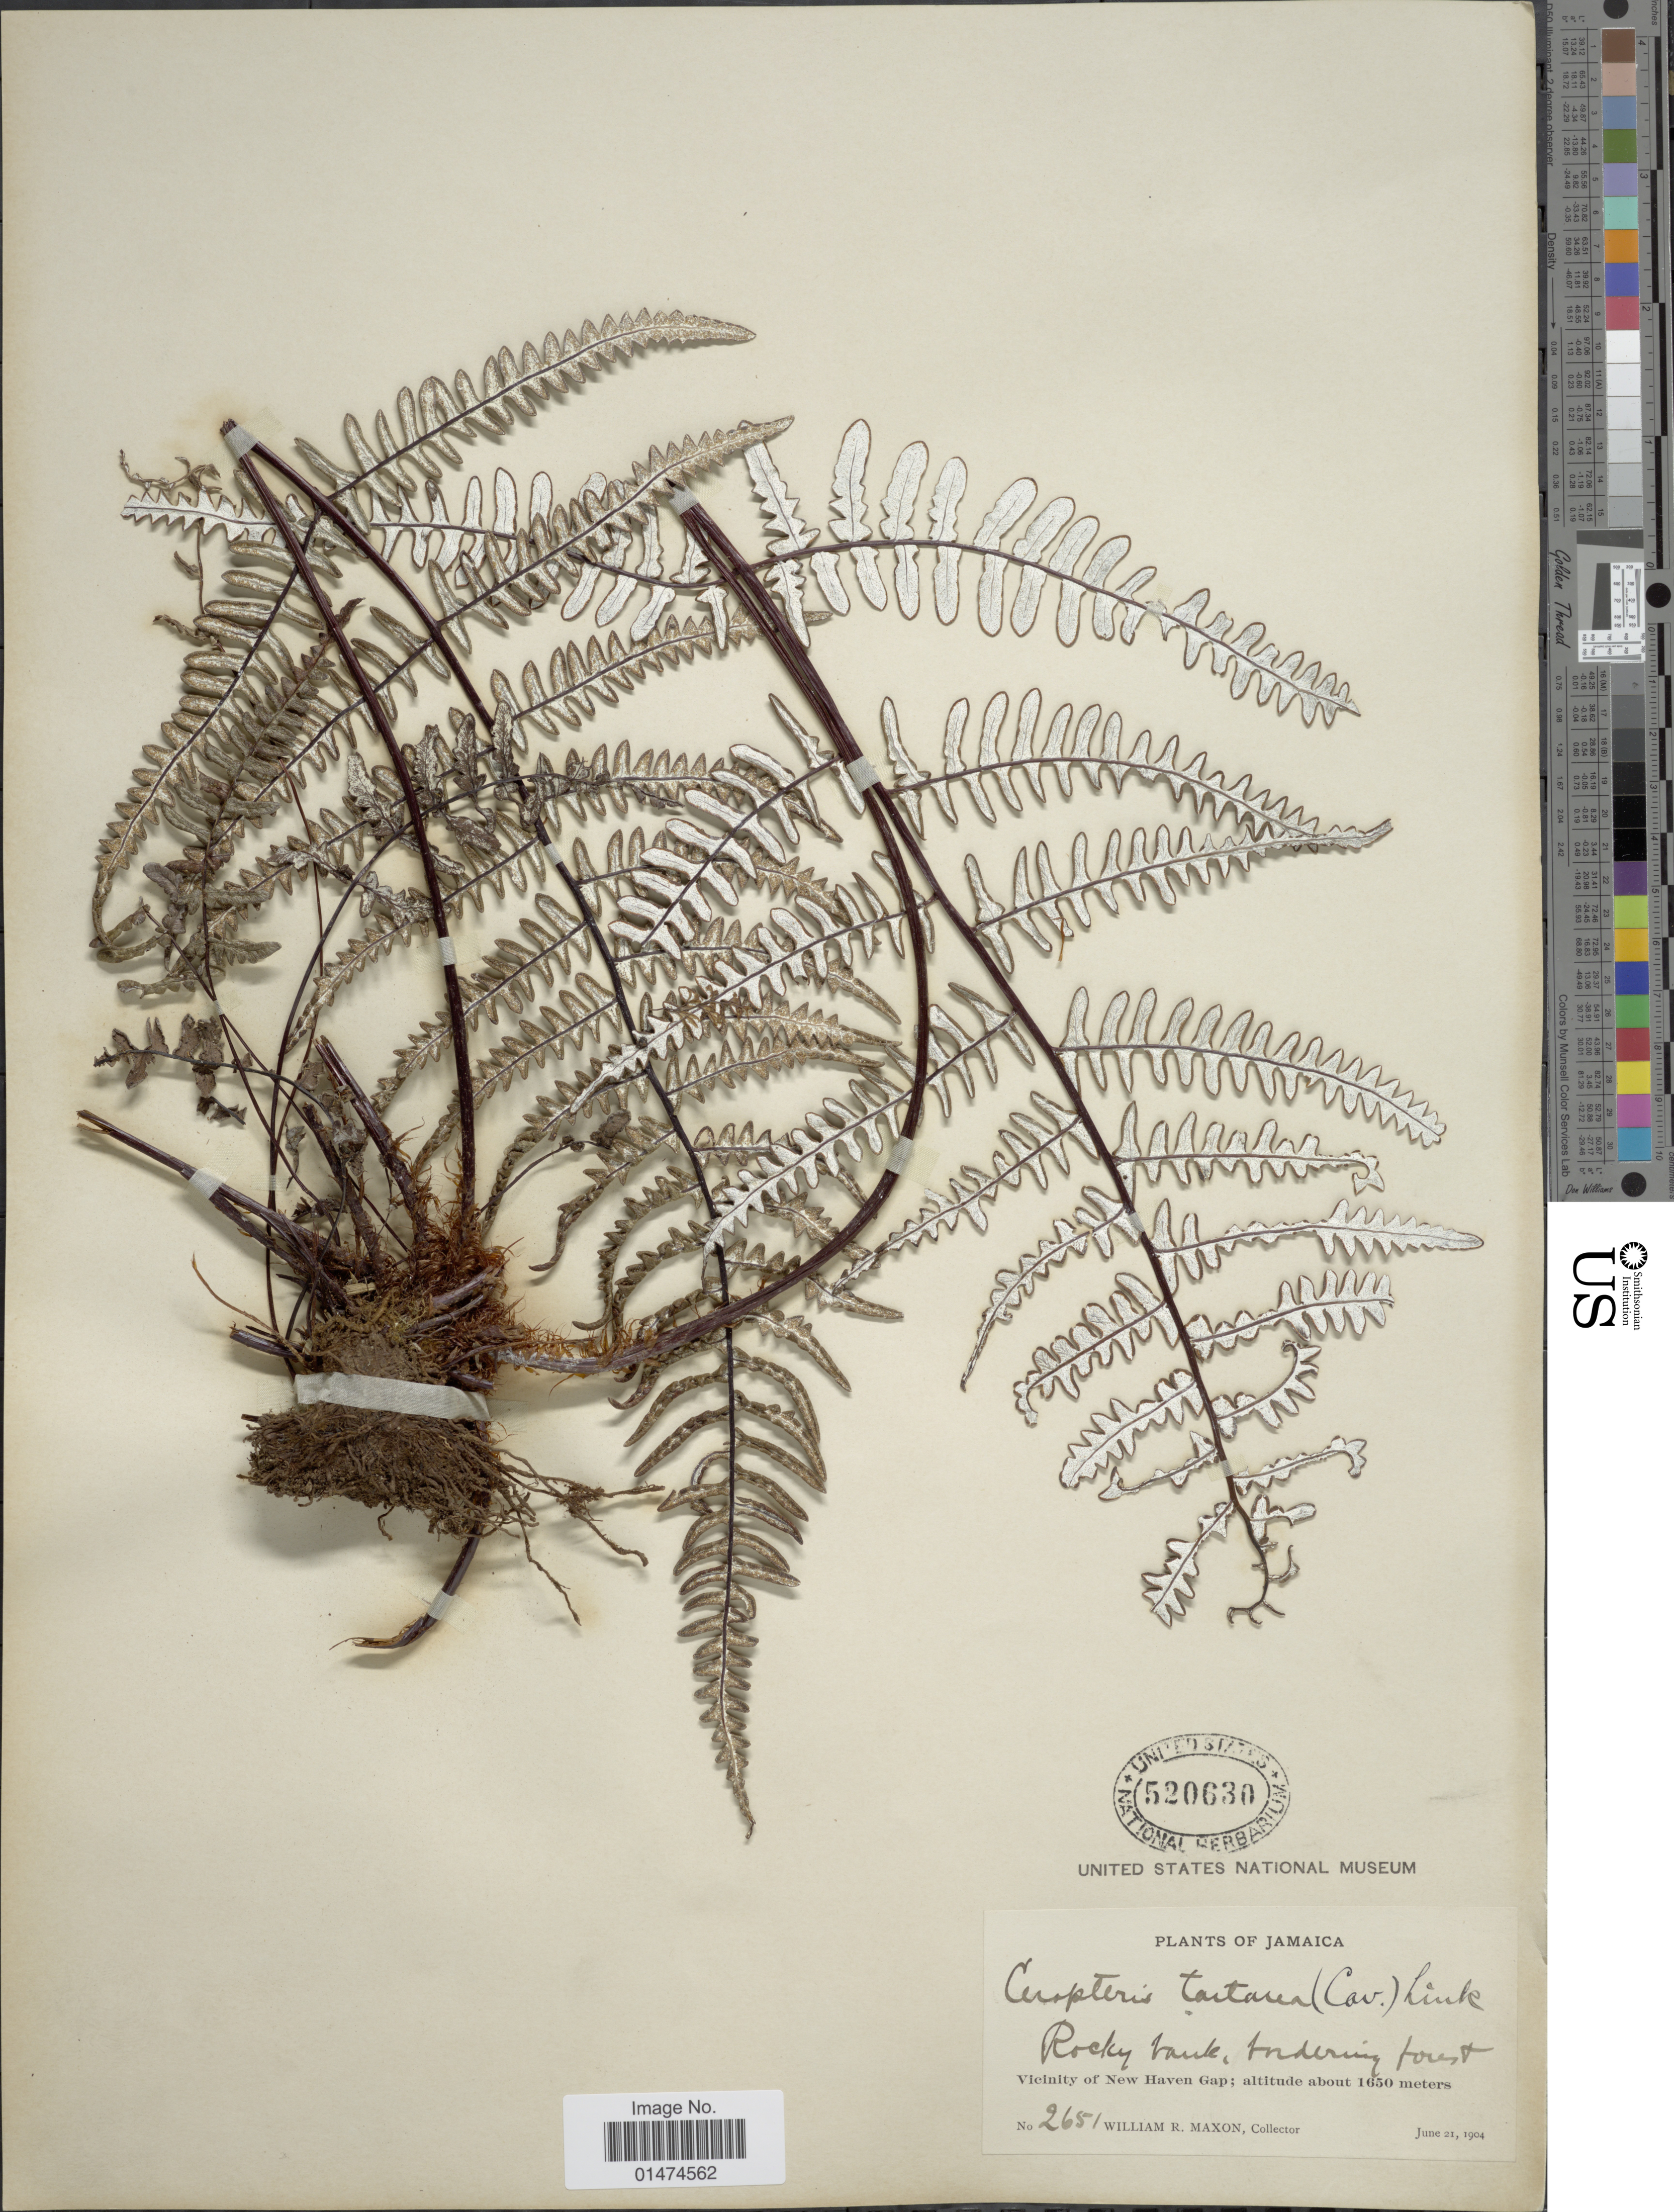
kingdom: Plantae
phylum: Tracheophyta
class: Polypodiopsida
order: Polypodiales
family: Pteridaceae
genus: Pityrogramma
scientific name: Pityrogramma ebenea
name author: (L.) Proctor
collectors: W. R. Maxon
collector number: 2651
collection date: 1904-06-21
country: Jamaica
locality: Jamaica. Vicinity of New Haven Gap.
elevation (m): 1650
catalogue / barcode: US 520630